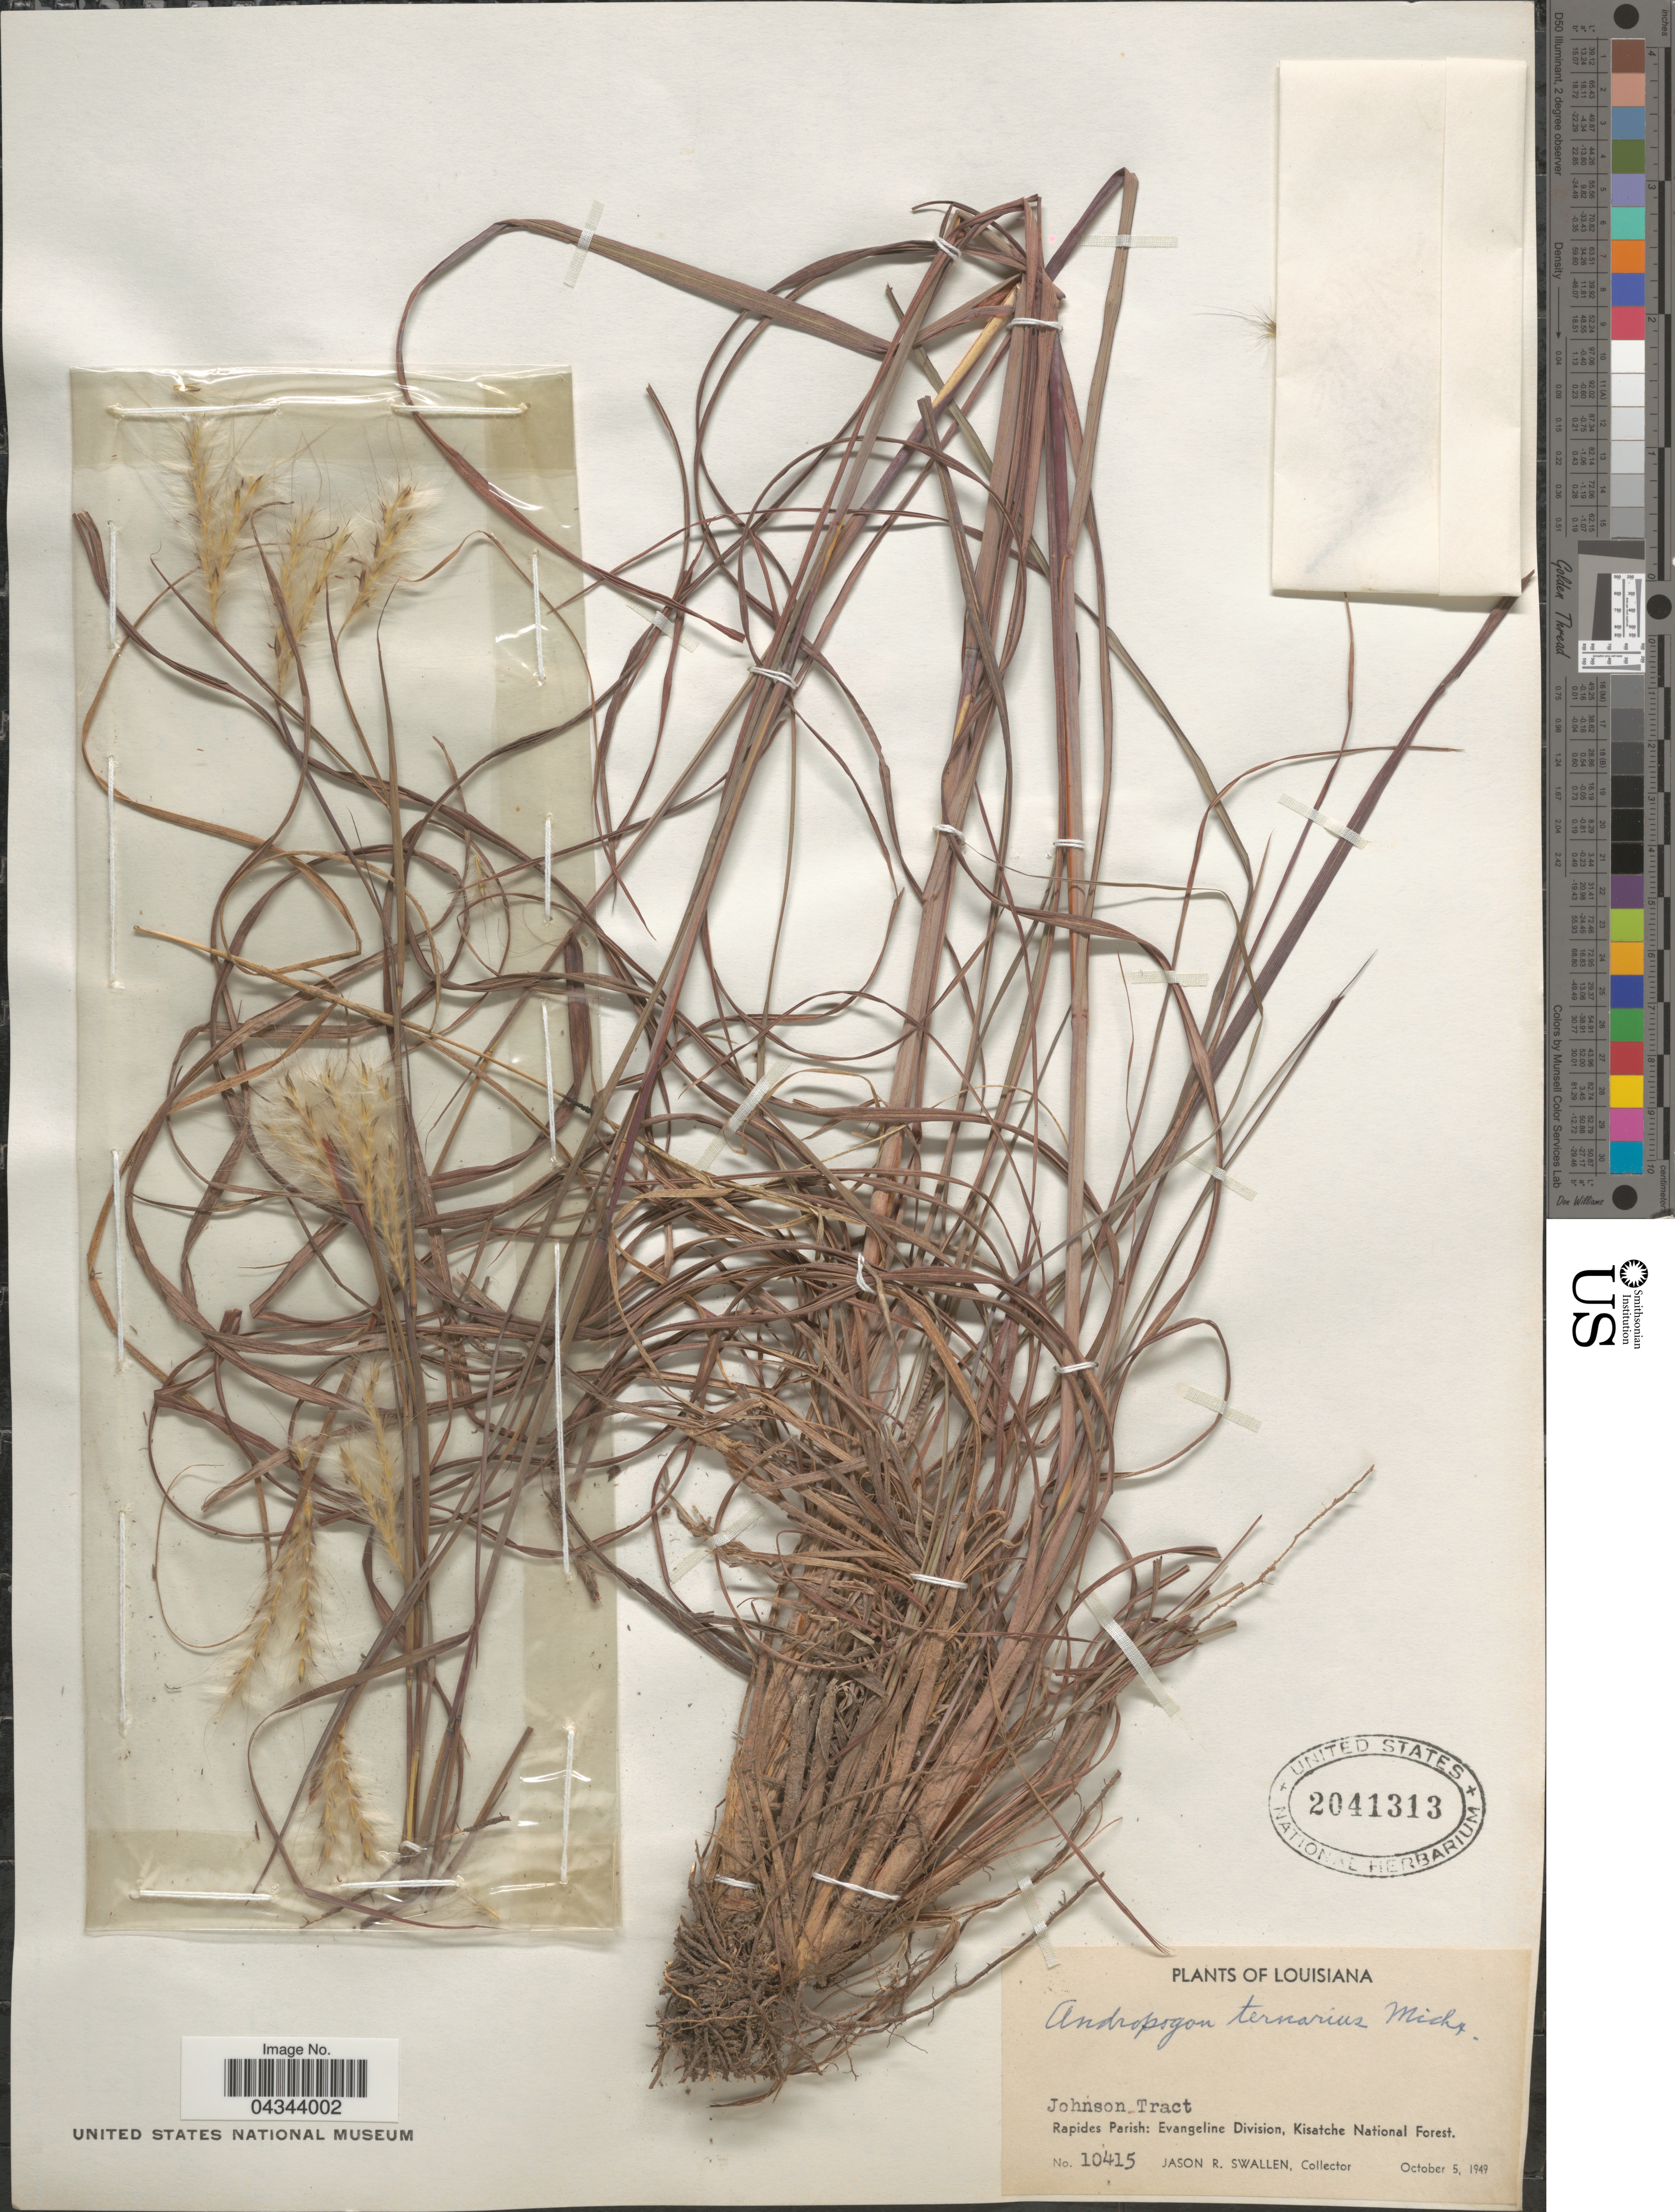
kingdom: Plantae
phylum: Tracheophyta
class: Liliopsida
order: Poales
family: Poaceae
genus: Andropogon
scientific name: Andropogon ternarius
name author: Michx.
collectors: J. R. Swallen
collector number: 10415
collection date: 1949-10-05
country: United States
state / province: Louisiana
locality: Johnson Tract. Rapides Parish: Evangeline Division, Kisatche National Forest.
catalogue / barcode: US 2041313